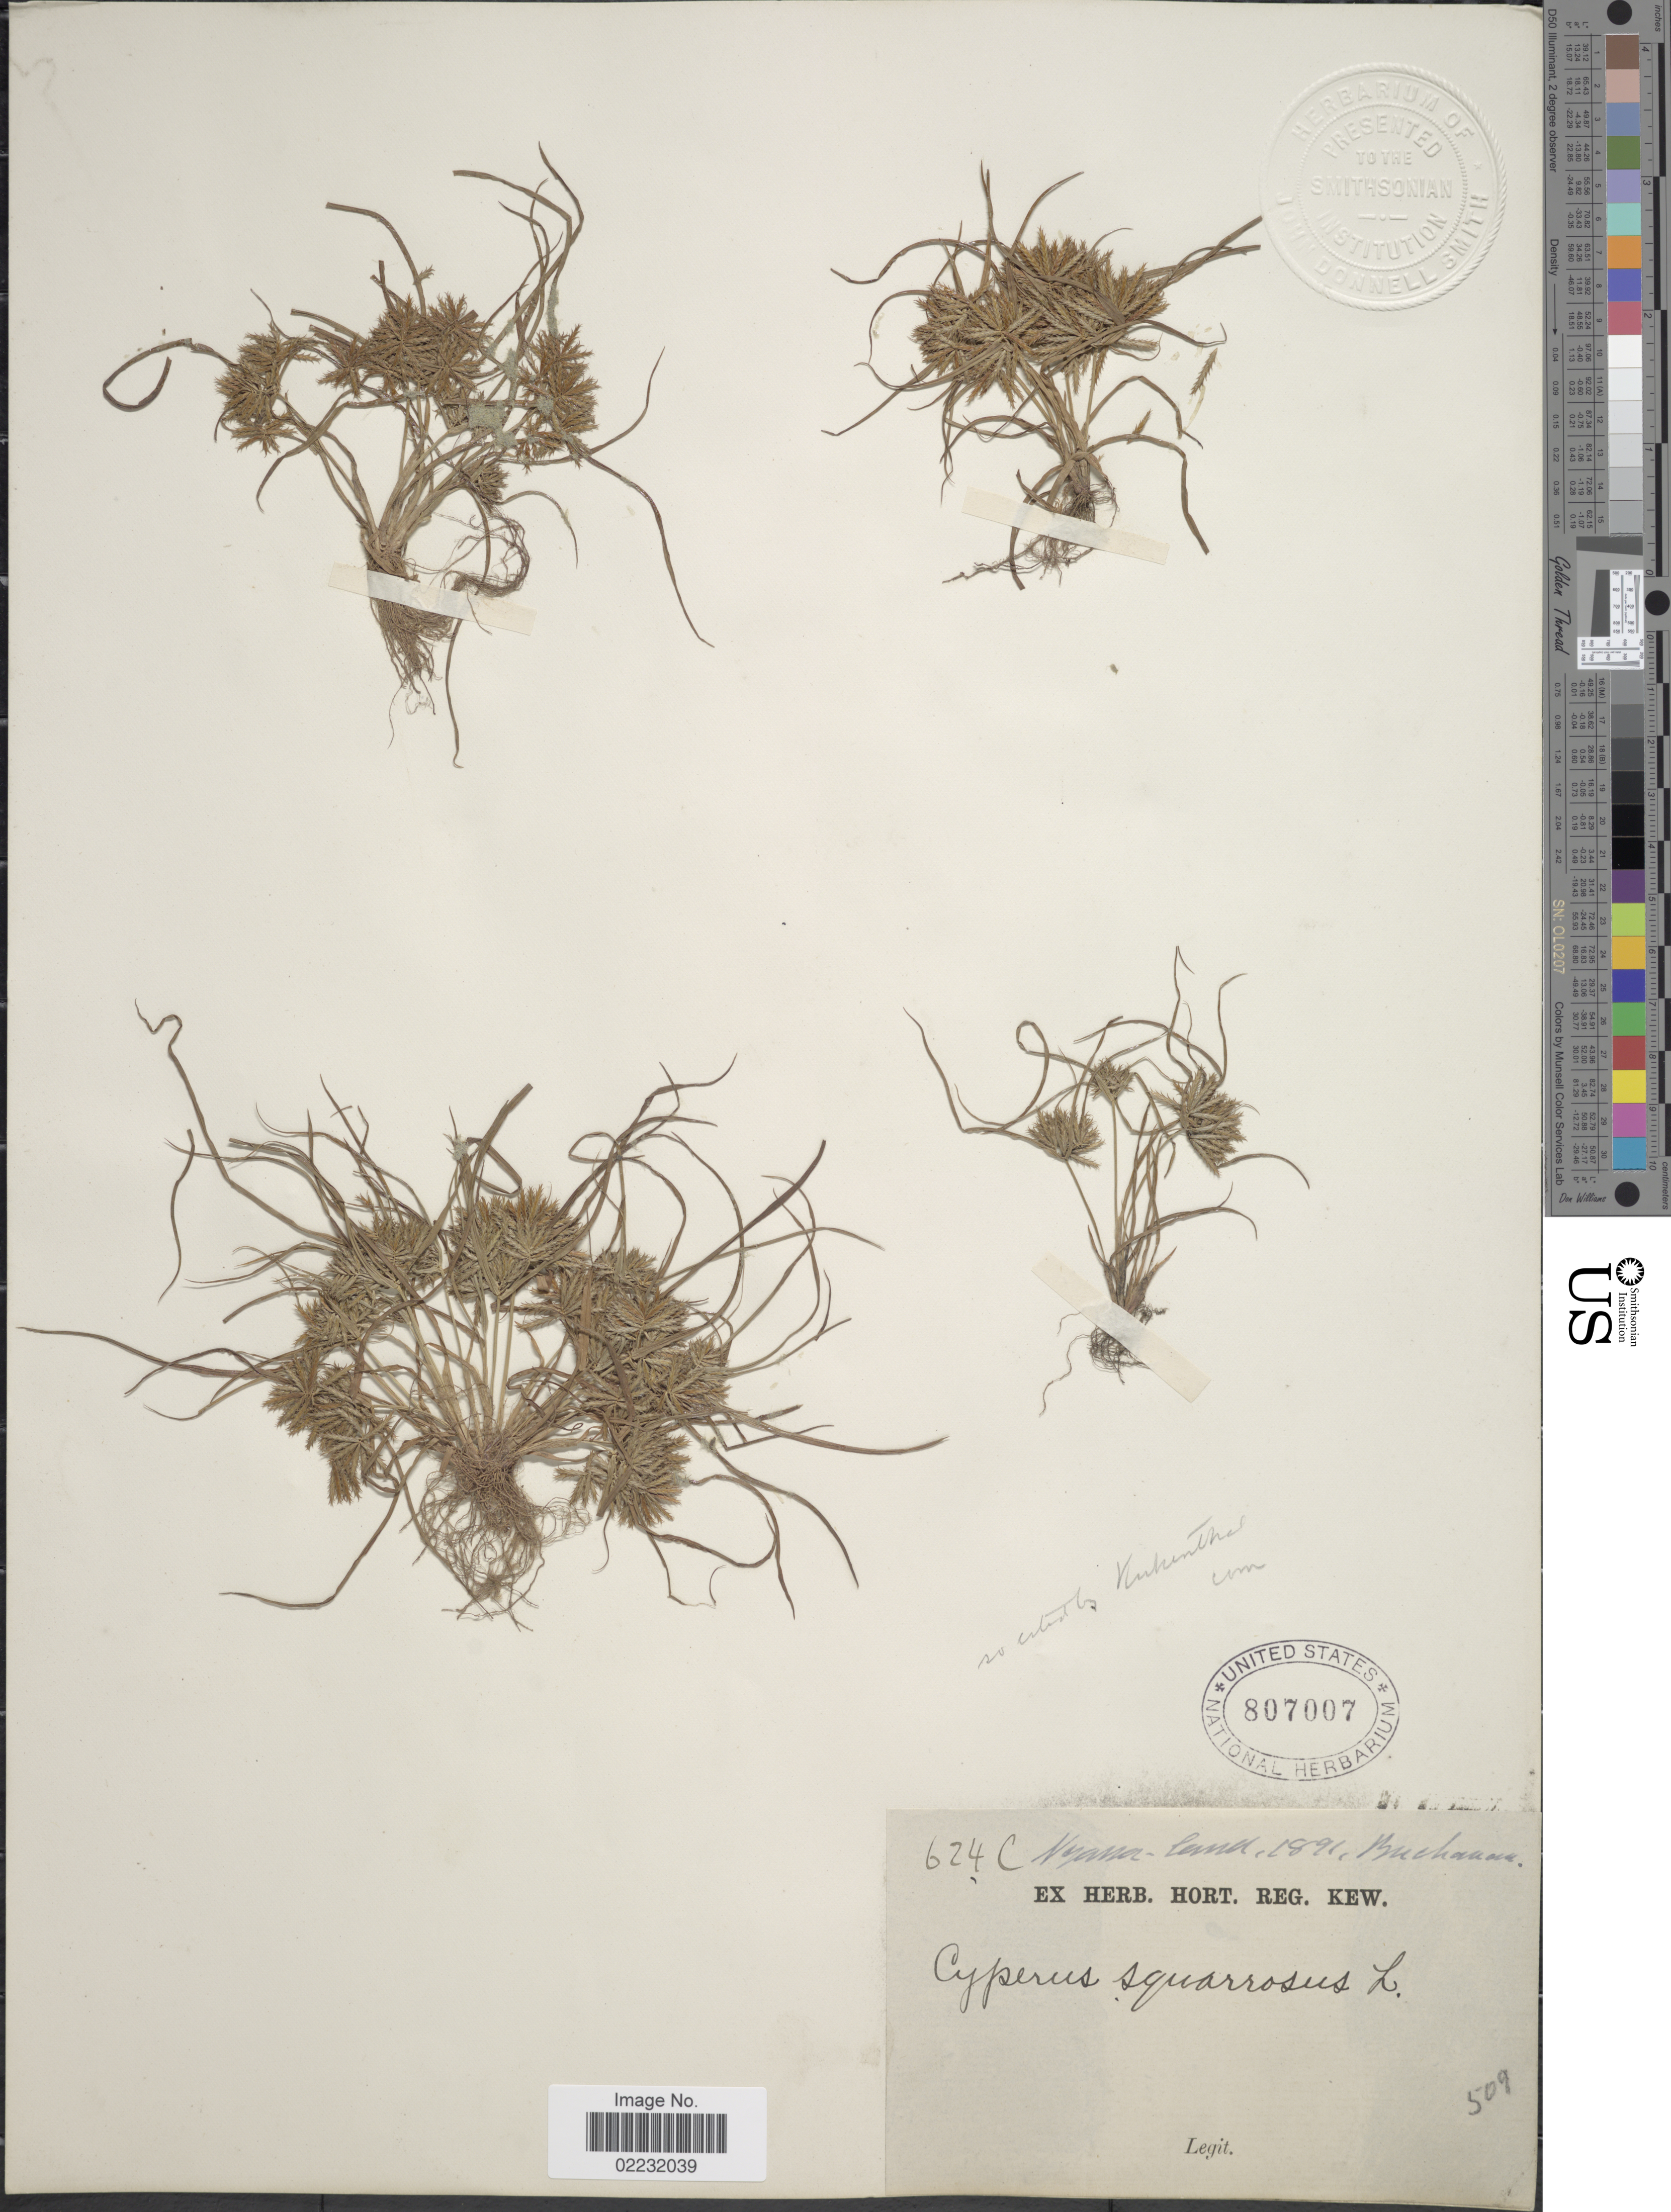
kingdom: Plantae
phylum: Tracheophyta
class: Liliopsida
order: Poales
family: Cyperaceae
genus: Cyperus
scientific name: Cyperus squarrosus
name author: L.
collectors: -. Buchanan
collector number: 624C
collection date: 1891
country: Malawi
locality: Nyasa-land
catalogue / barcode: US 807007